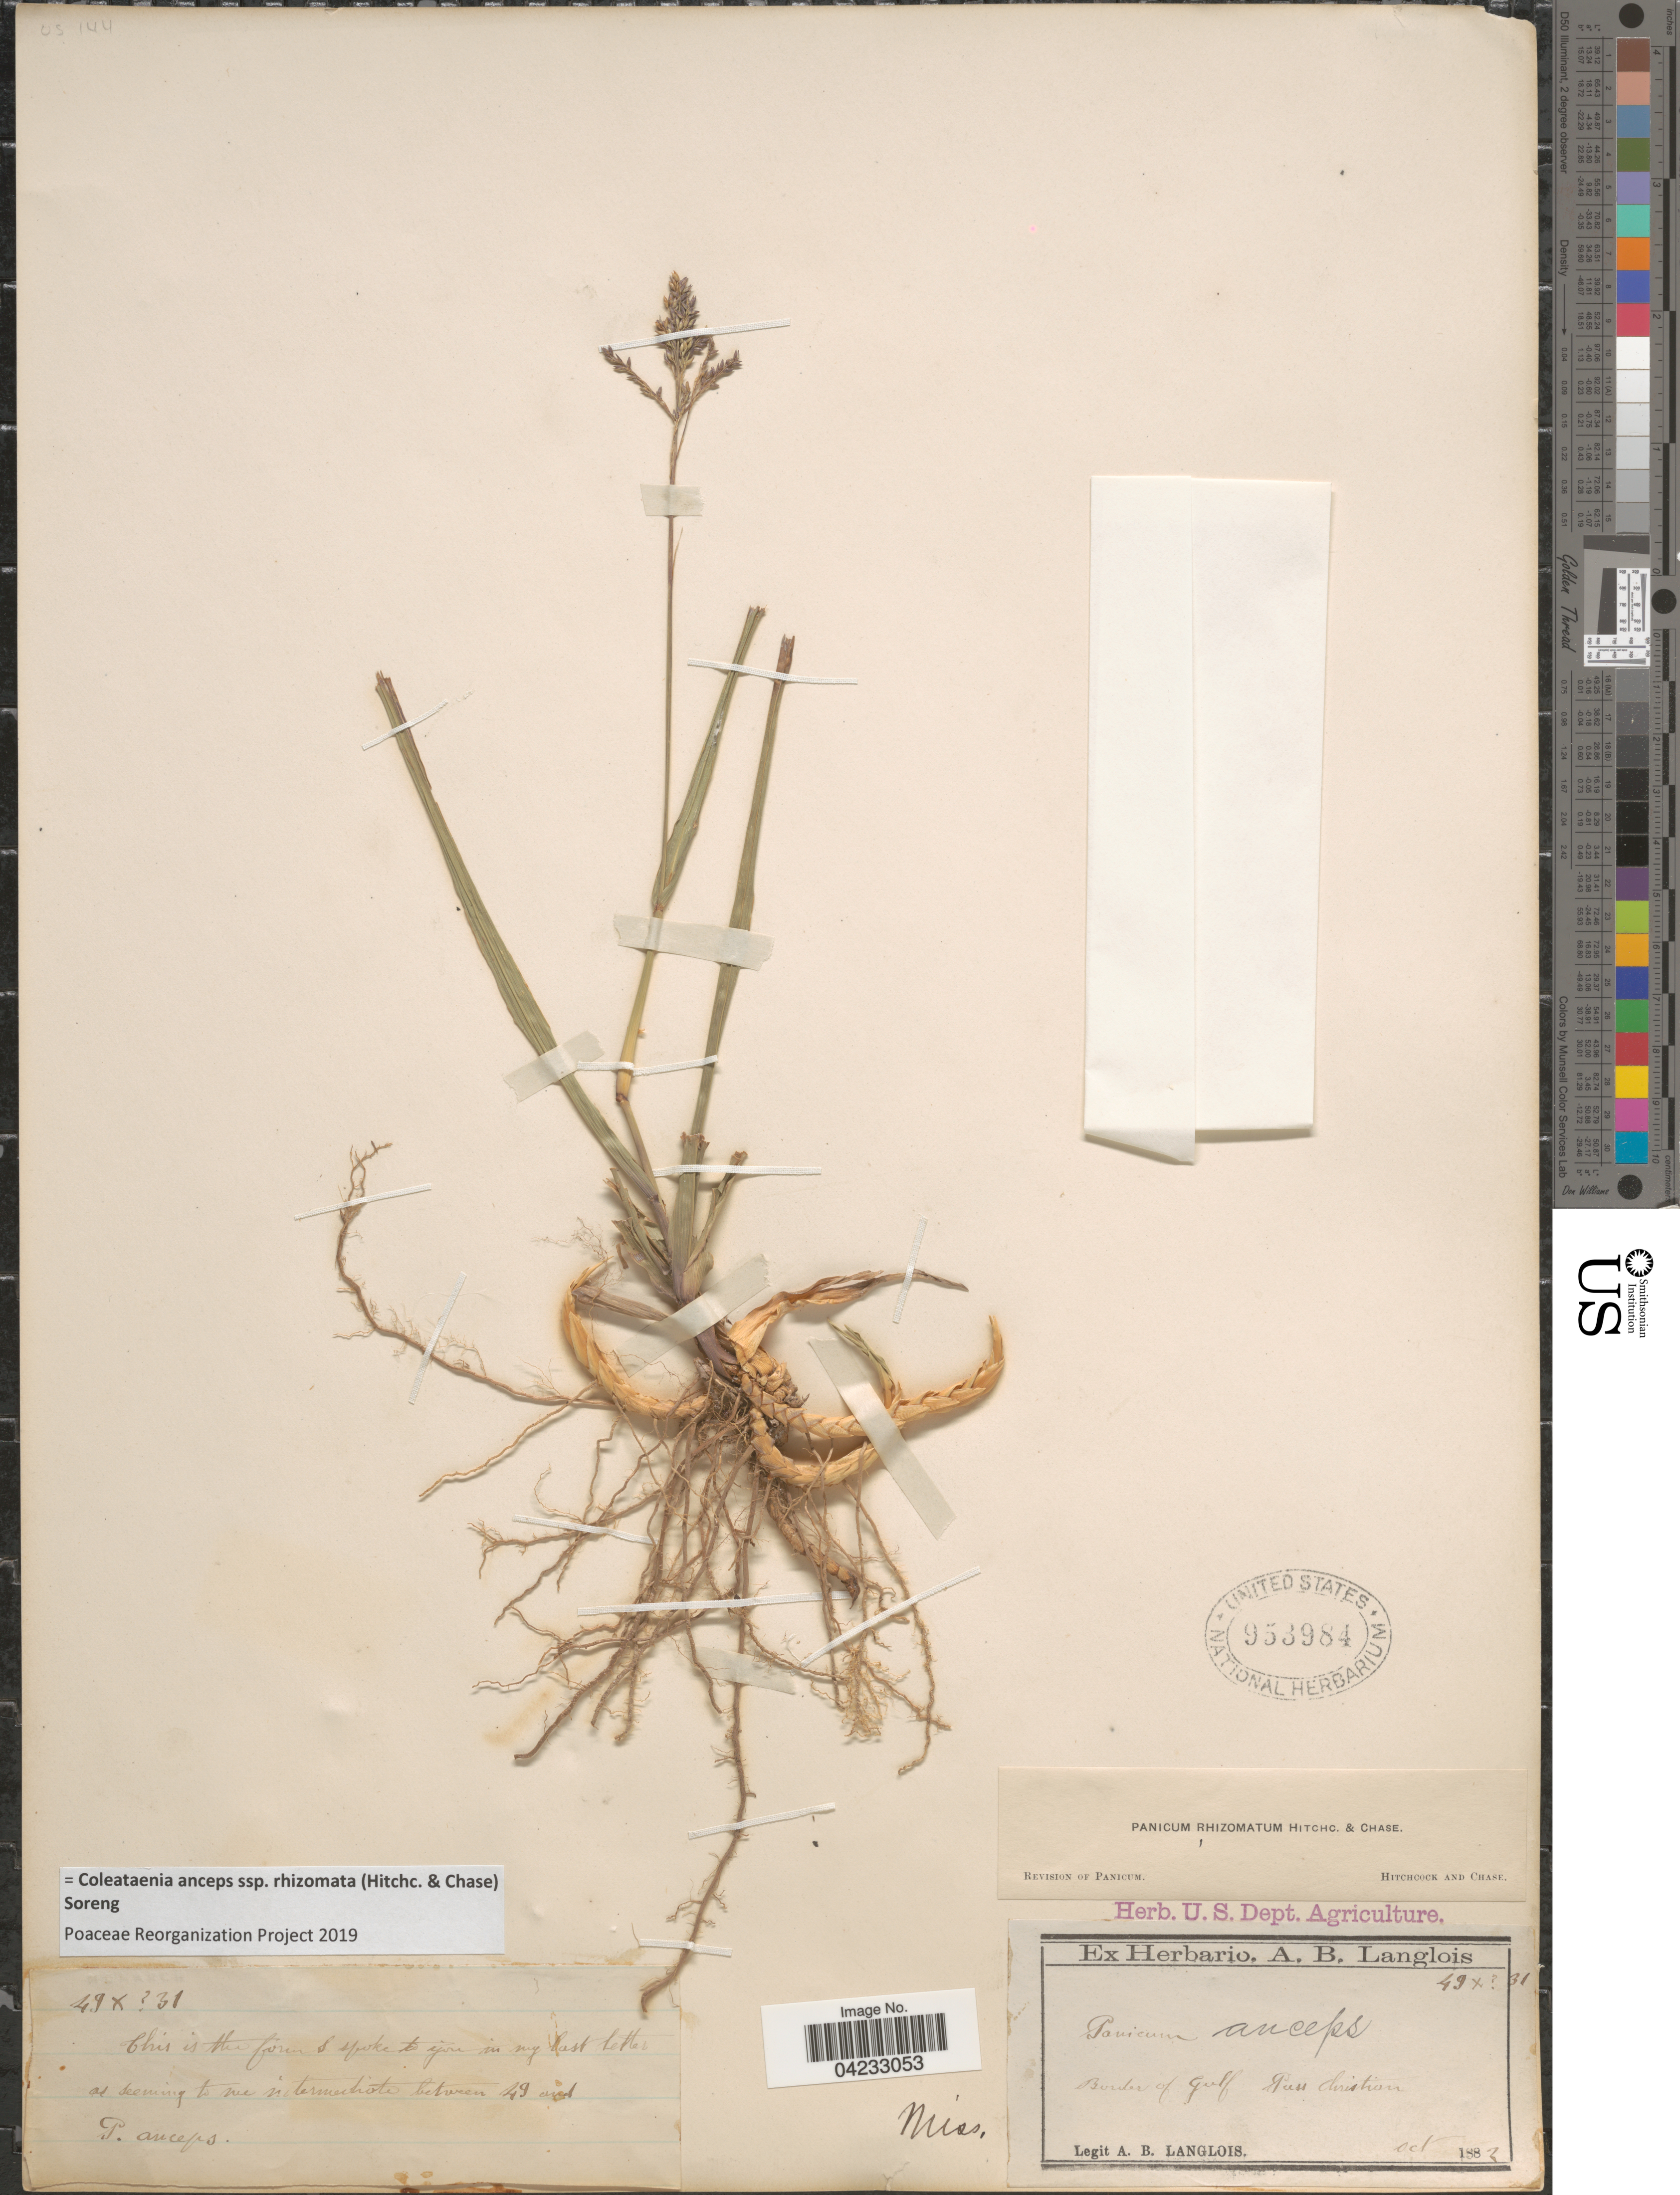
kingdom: Plantae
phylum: Tracheophyta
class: Liliopsida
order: Poales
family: Poaceae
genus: Coleataenia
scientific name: Coleataenia anceps subsp. rhizomata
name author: (Hitchc. & Chase) Soreng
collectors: A. Langlois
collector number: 49x?31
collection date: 1882-10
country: United States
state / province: Mississippi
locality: Border of Gulf. Pass Christian.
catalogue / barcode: US 953984